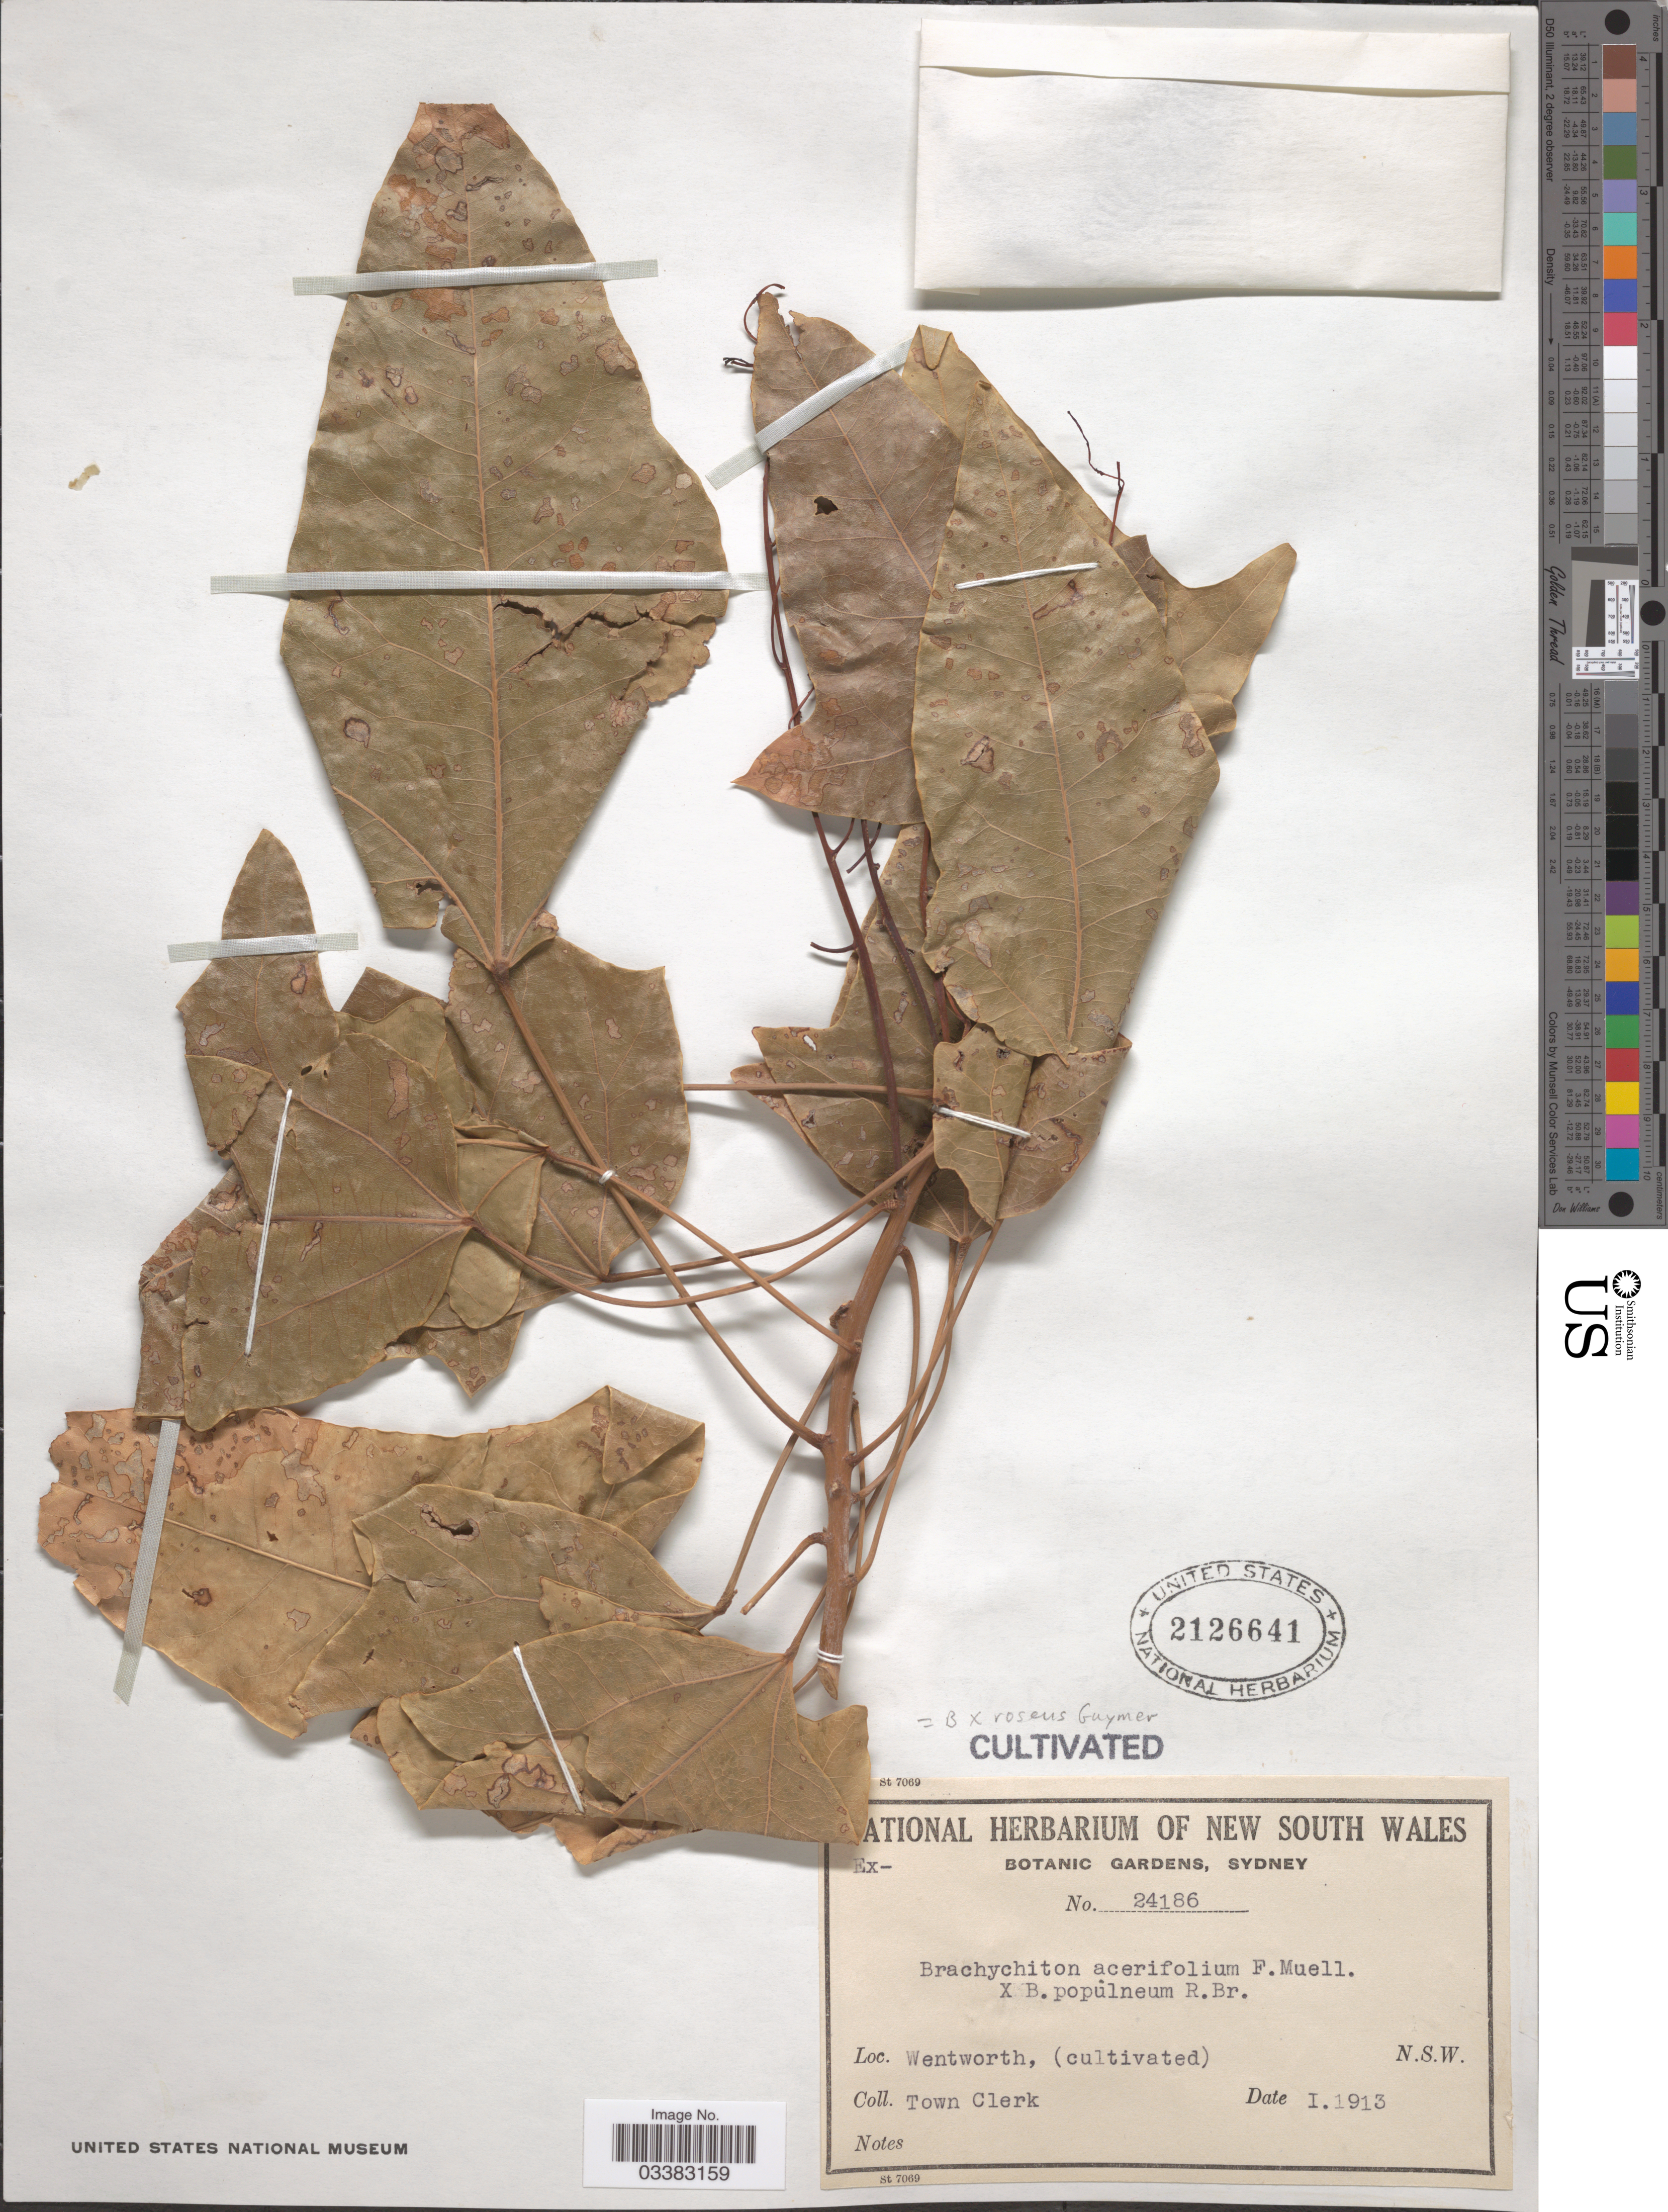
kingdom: Plantae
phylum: Tracheophyta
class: Magnoliopsida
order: Malvales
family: Malvaceae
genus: Brachychiton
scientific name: Brachychiton roseus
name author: Guymer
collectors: Town Clerk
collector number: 24186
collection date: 1913-01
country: Australia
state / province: New South Wales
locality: Wentworth, (cultivated).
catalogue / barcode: US 2126641